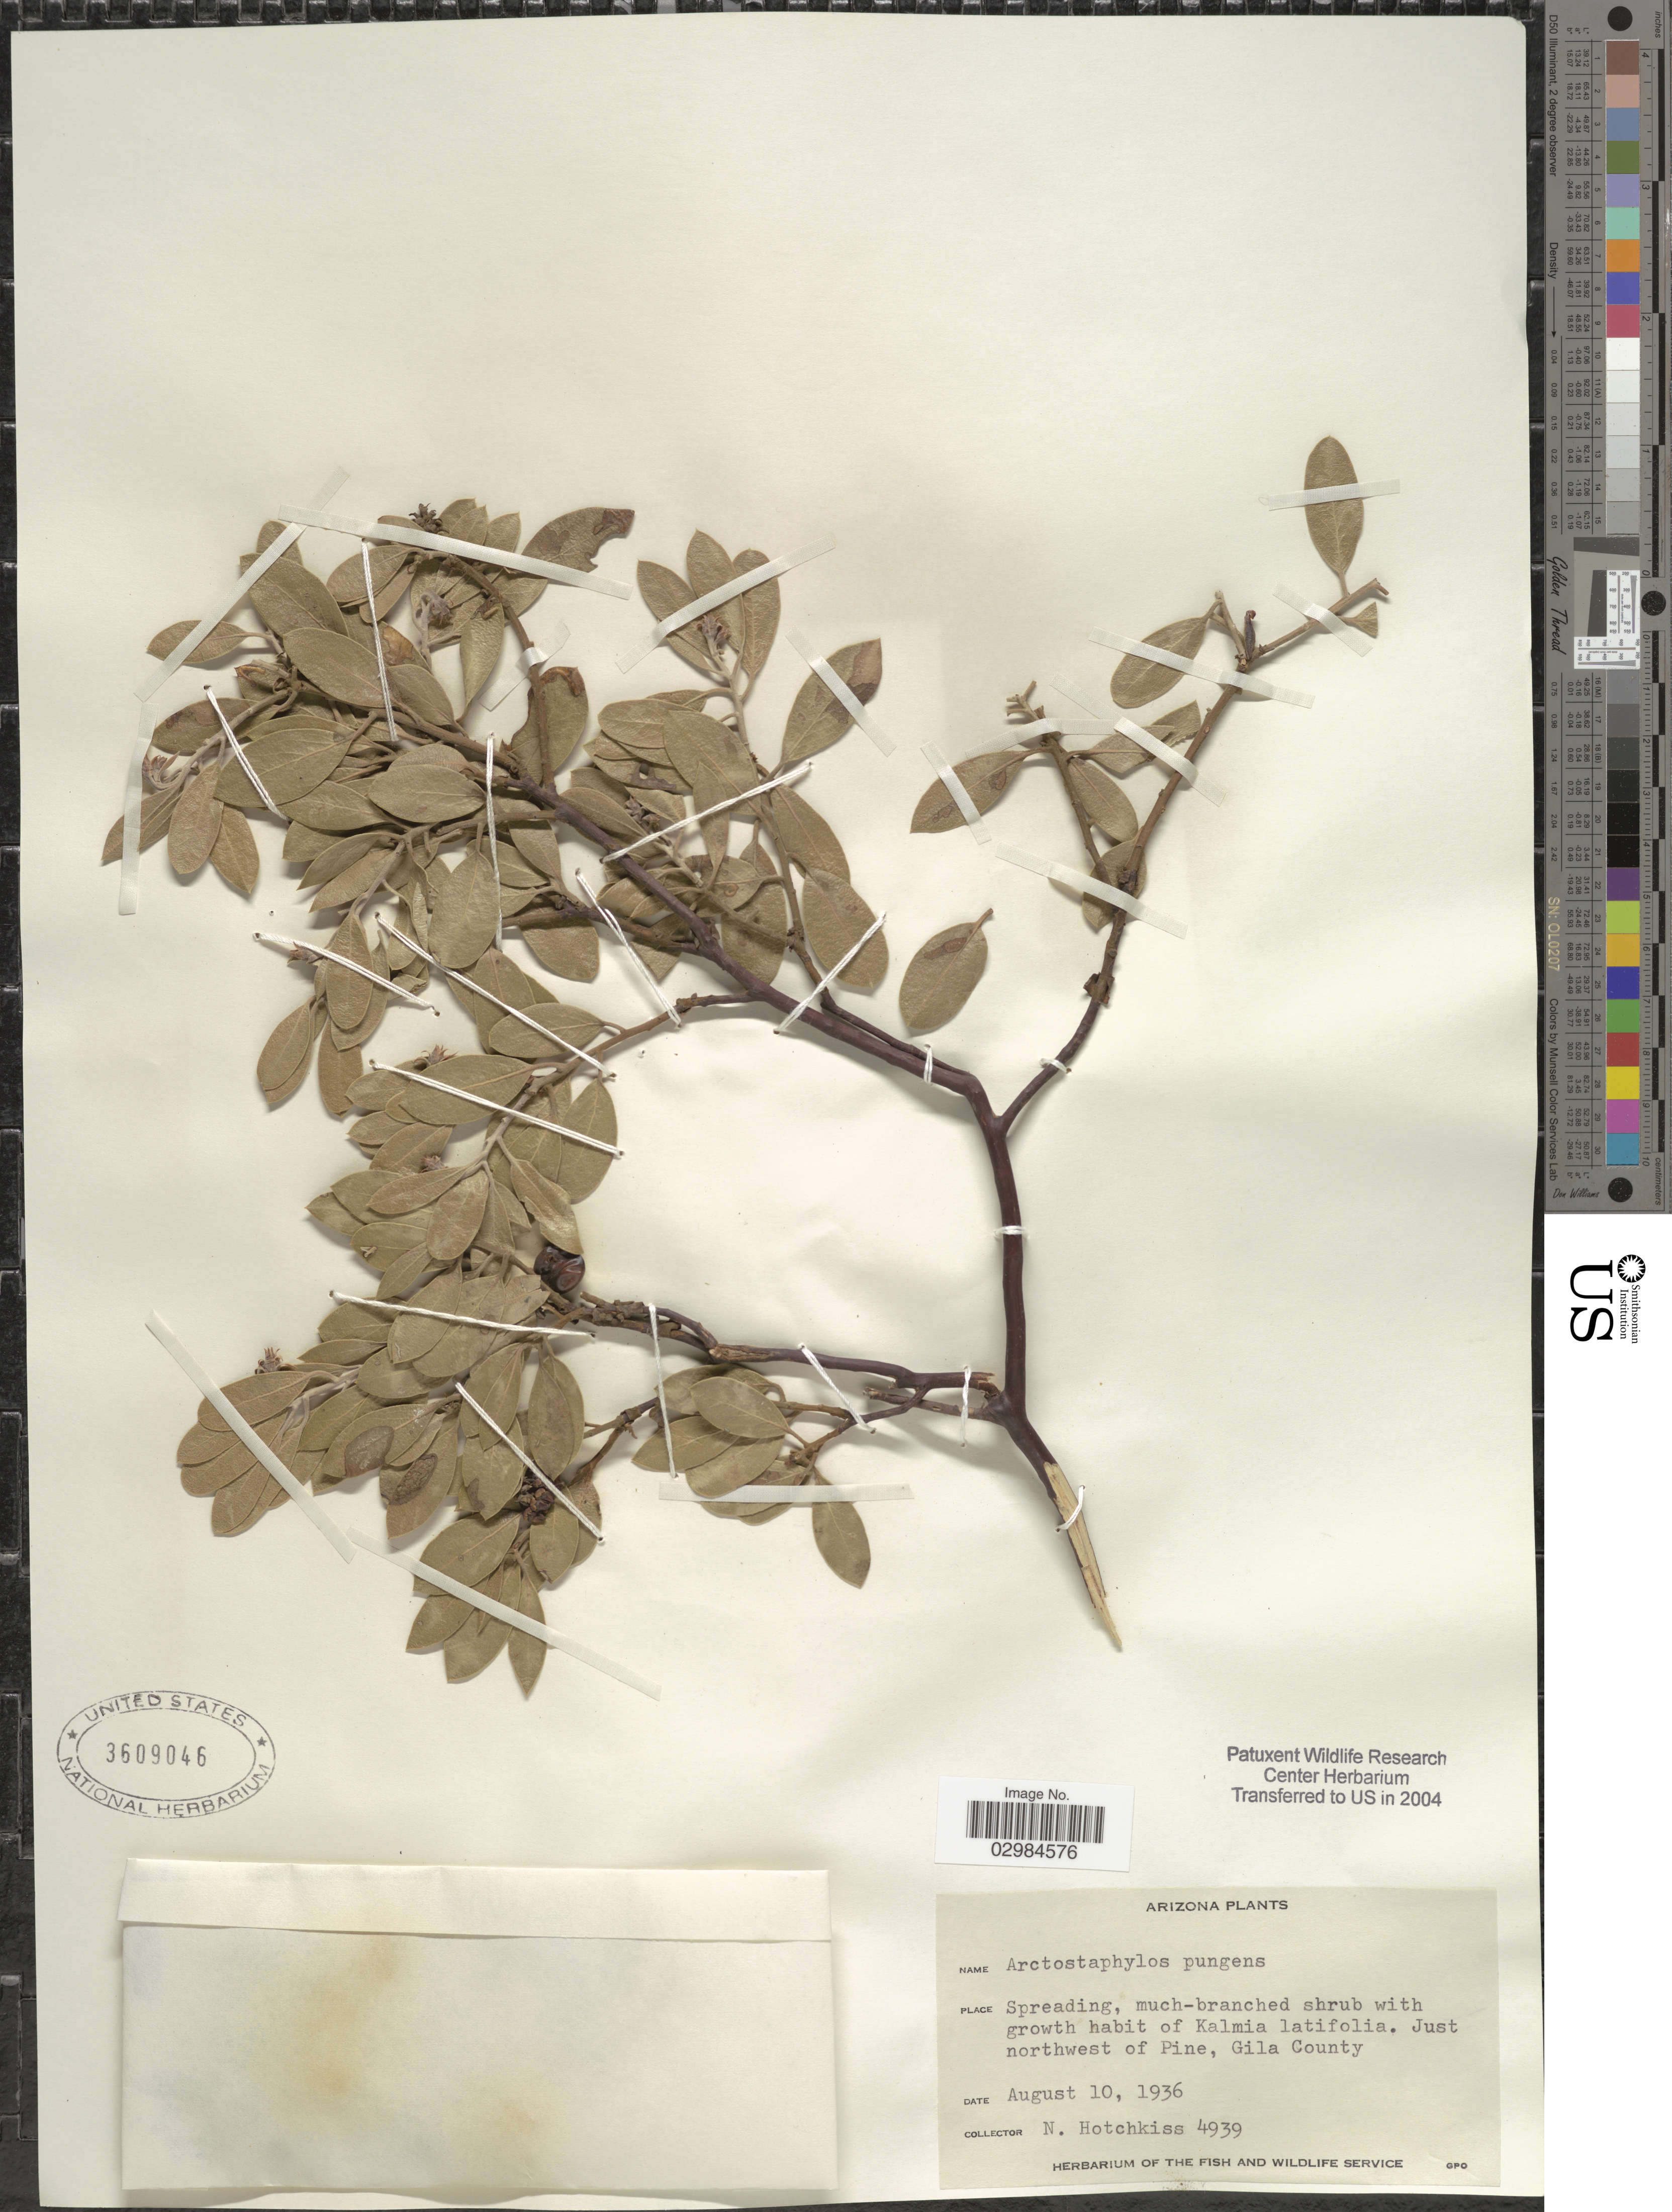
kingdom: Plantae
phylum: Tracheophyta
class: Magnoliopsida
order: Ericales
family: Ericaceae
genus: Arctostaphylos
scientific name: Arctostaphylos pungens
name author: Kunth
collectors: N. Hotchkiss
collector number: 4939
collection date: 1936-08-10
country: United States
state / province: Arizona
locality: Just northwest of Pine, Gila County.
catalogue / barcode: US 3609046